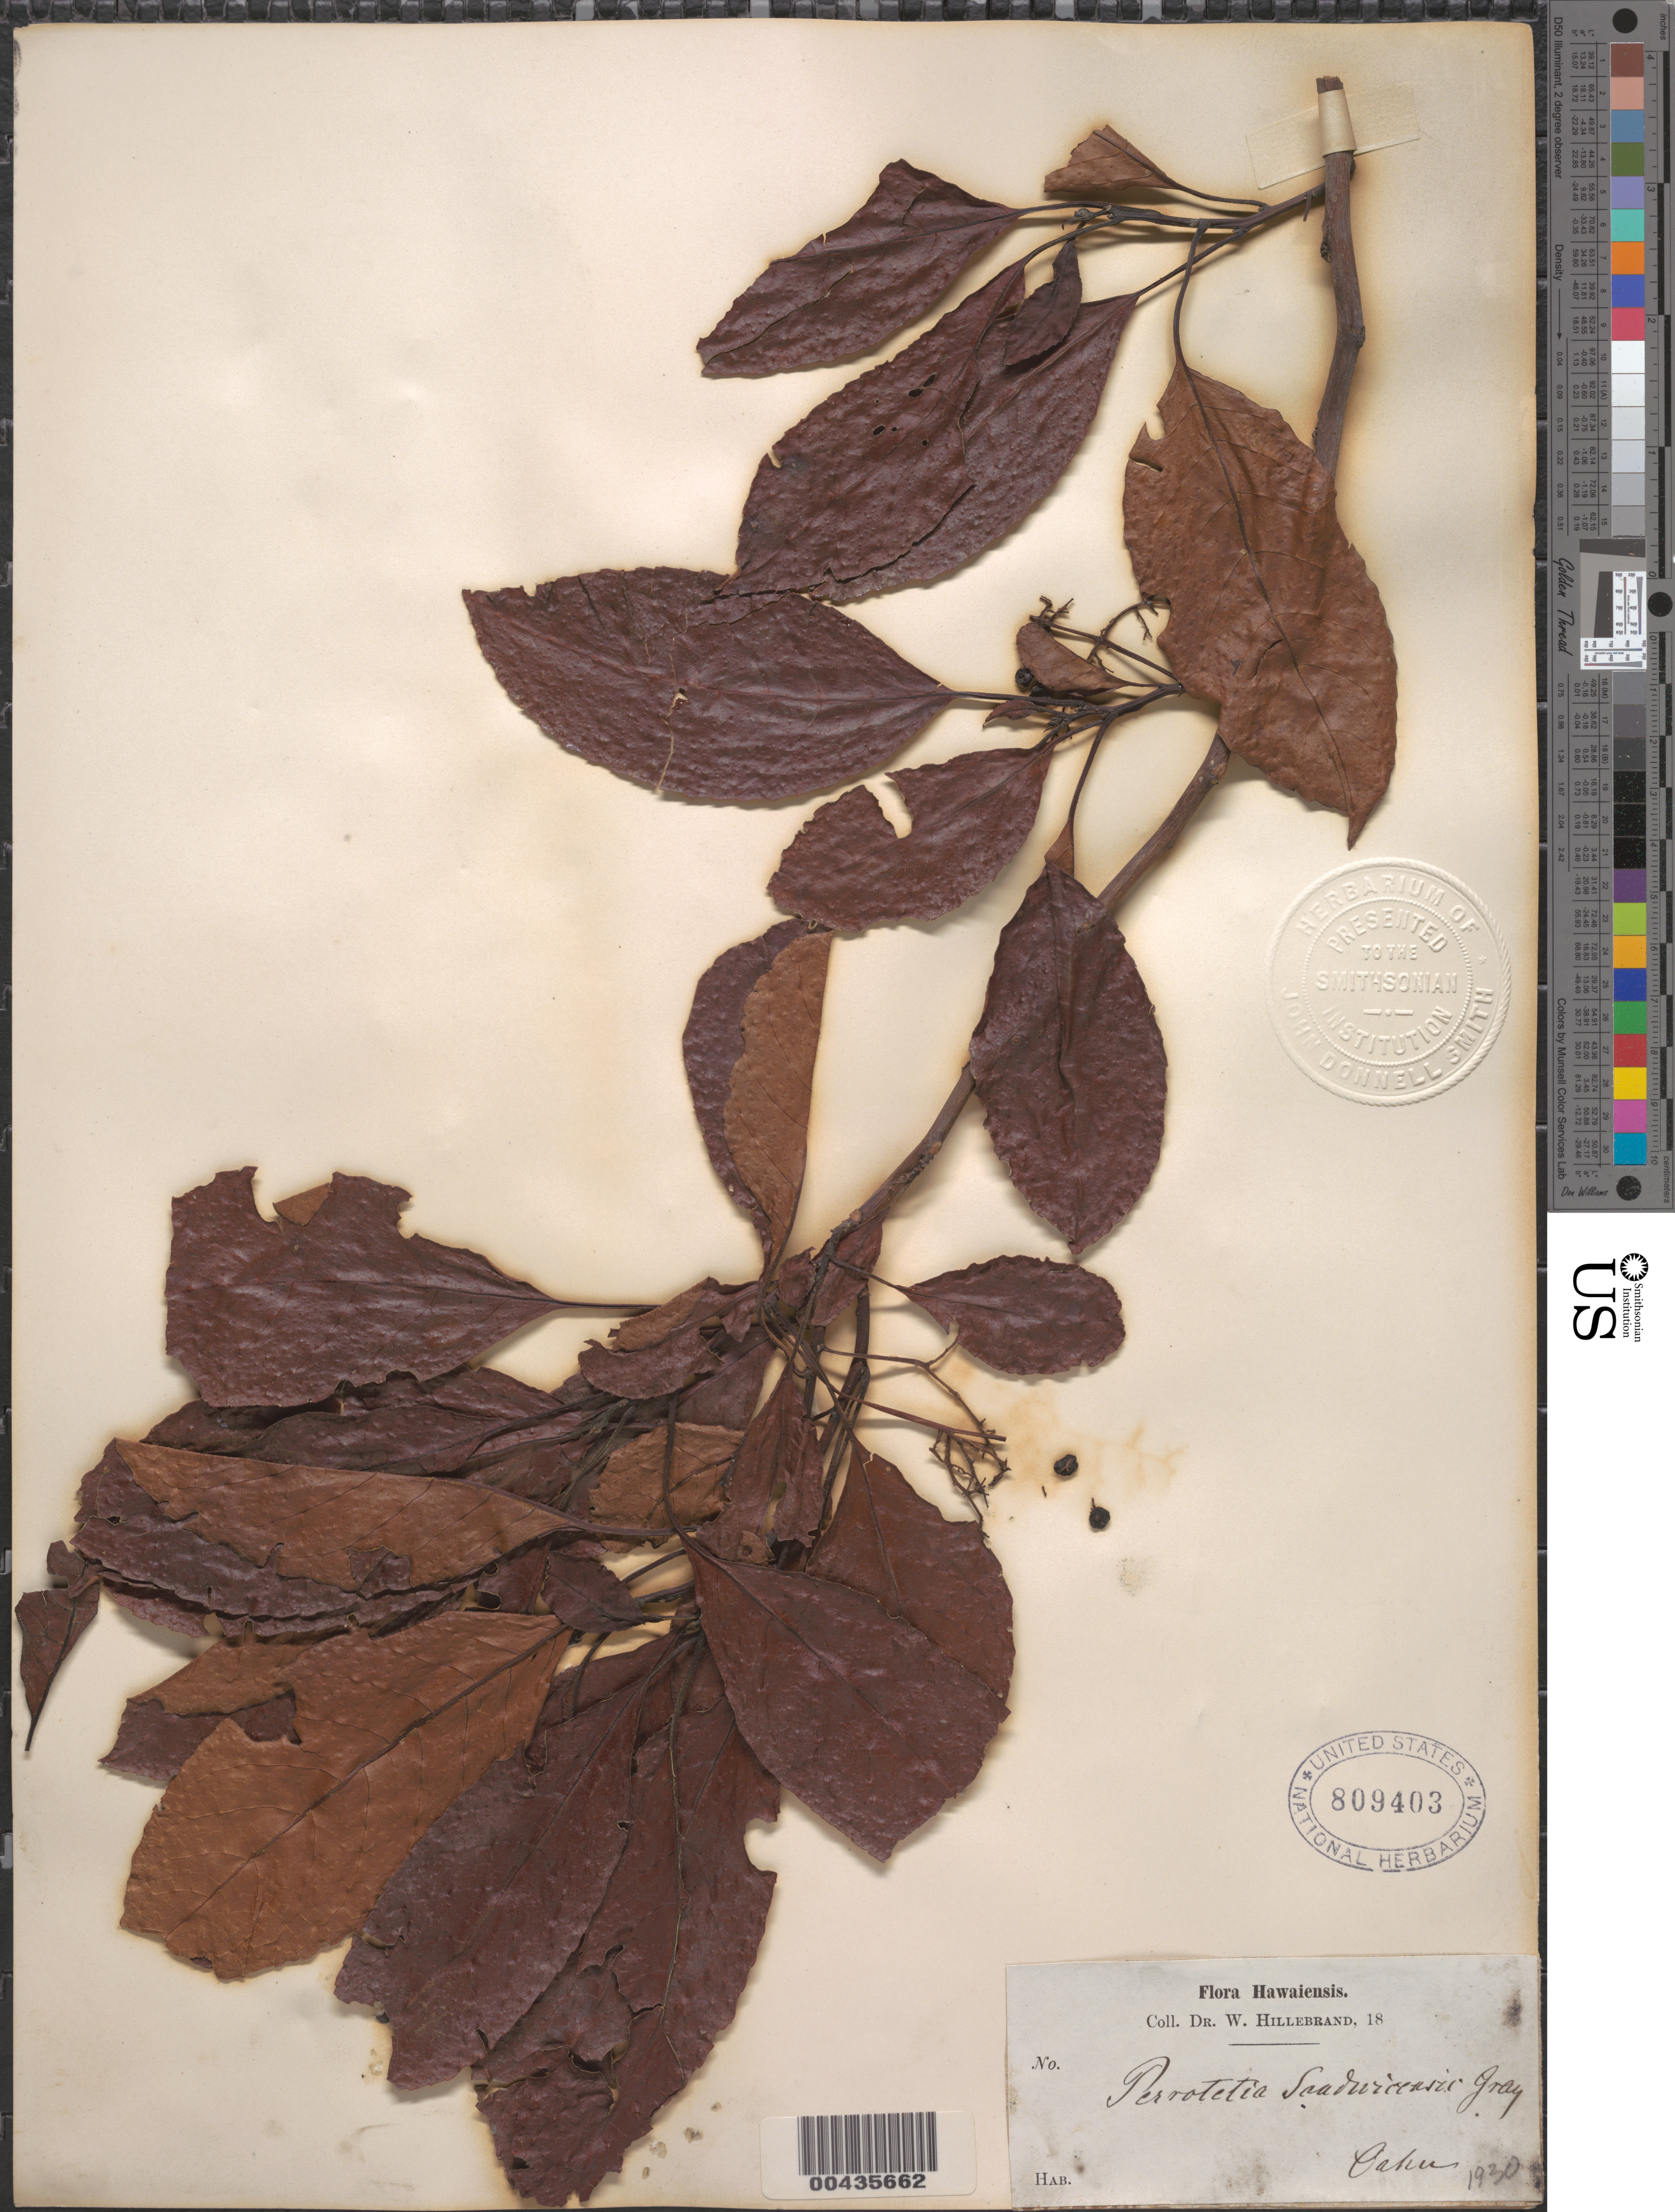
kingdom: Plantae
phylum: Tracheophyta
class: Magnoliopsida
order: Huerteales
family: Dipentodontaceae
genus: Perrottetia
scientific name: Perrottetia sandwicensis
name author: A. Gray in Wilkes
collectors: W. Hillebrand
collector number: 1930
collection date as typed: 18??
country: United States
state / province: Hawaii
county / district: Honolulu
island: Oahu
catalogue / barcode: US 809403